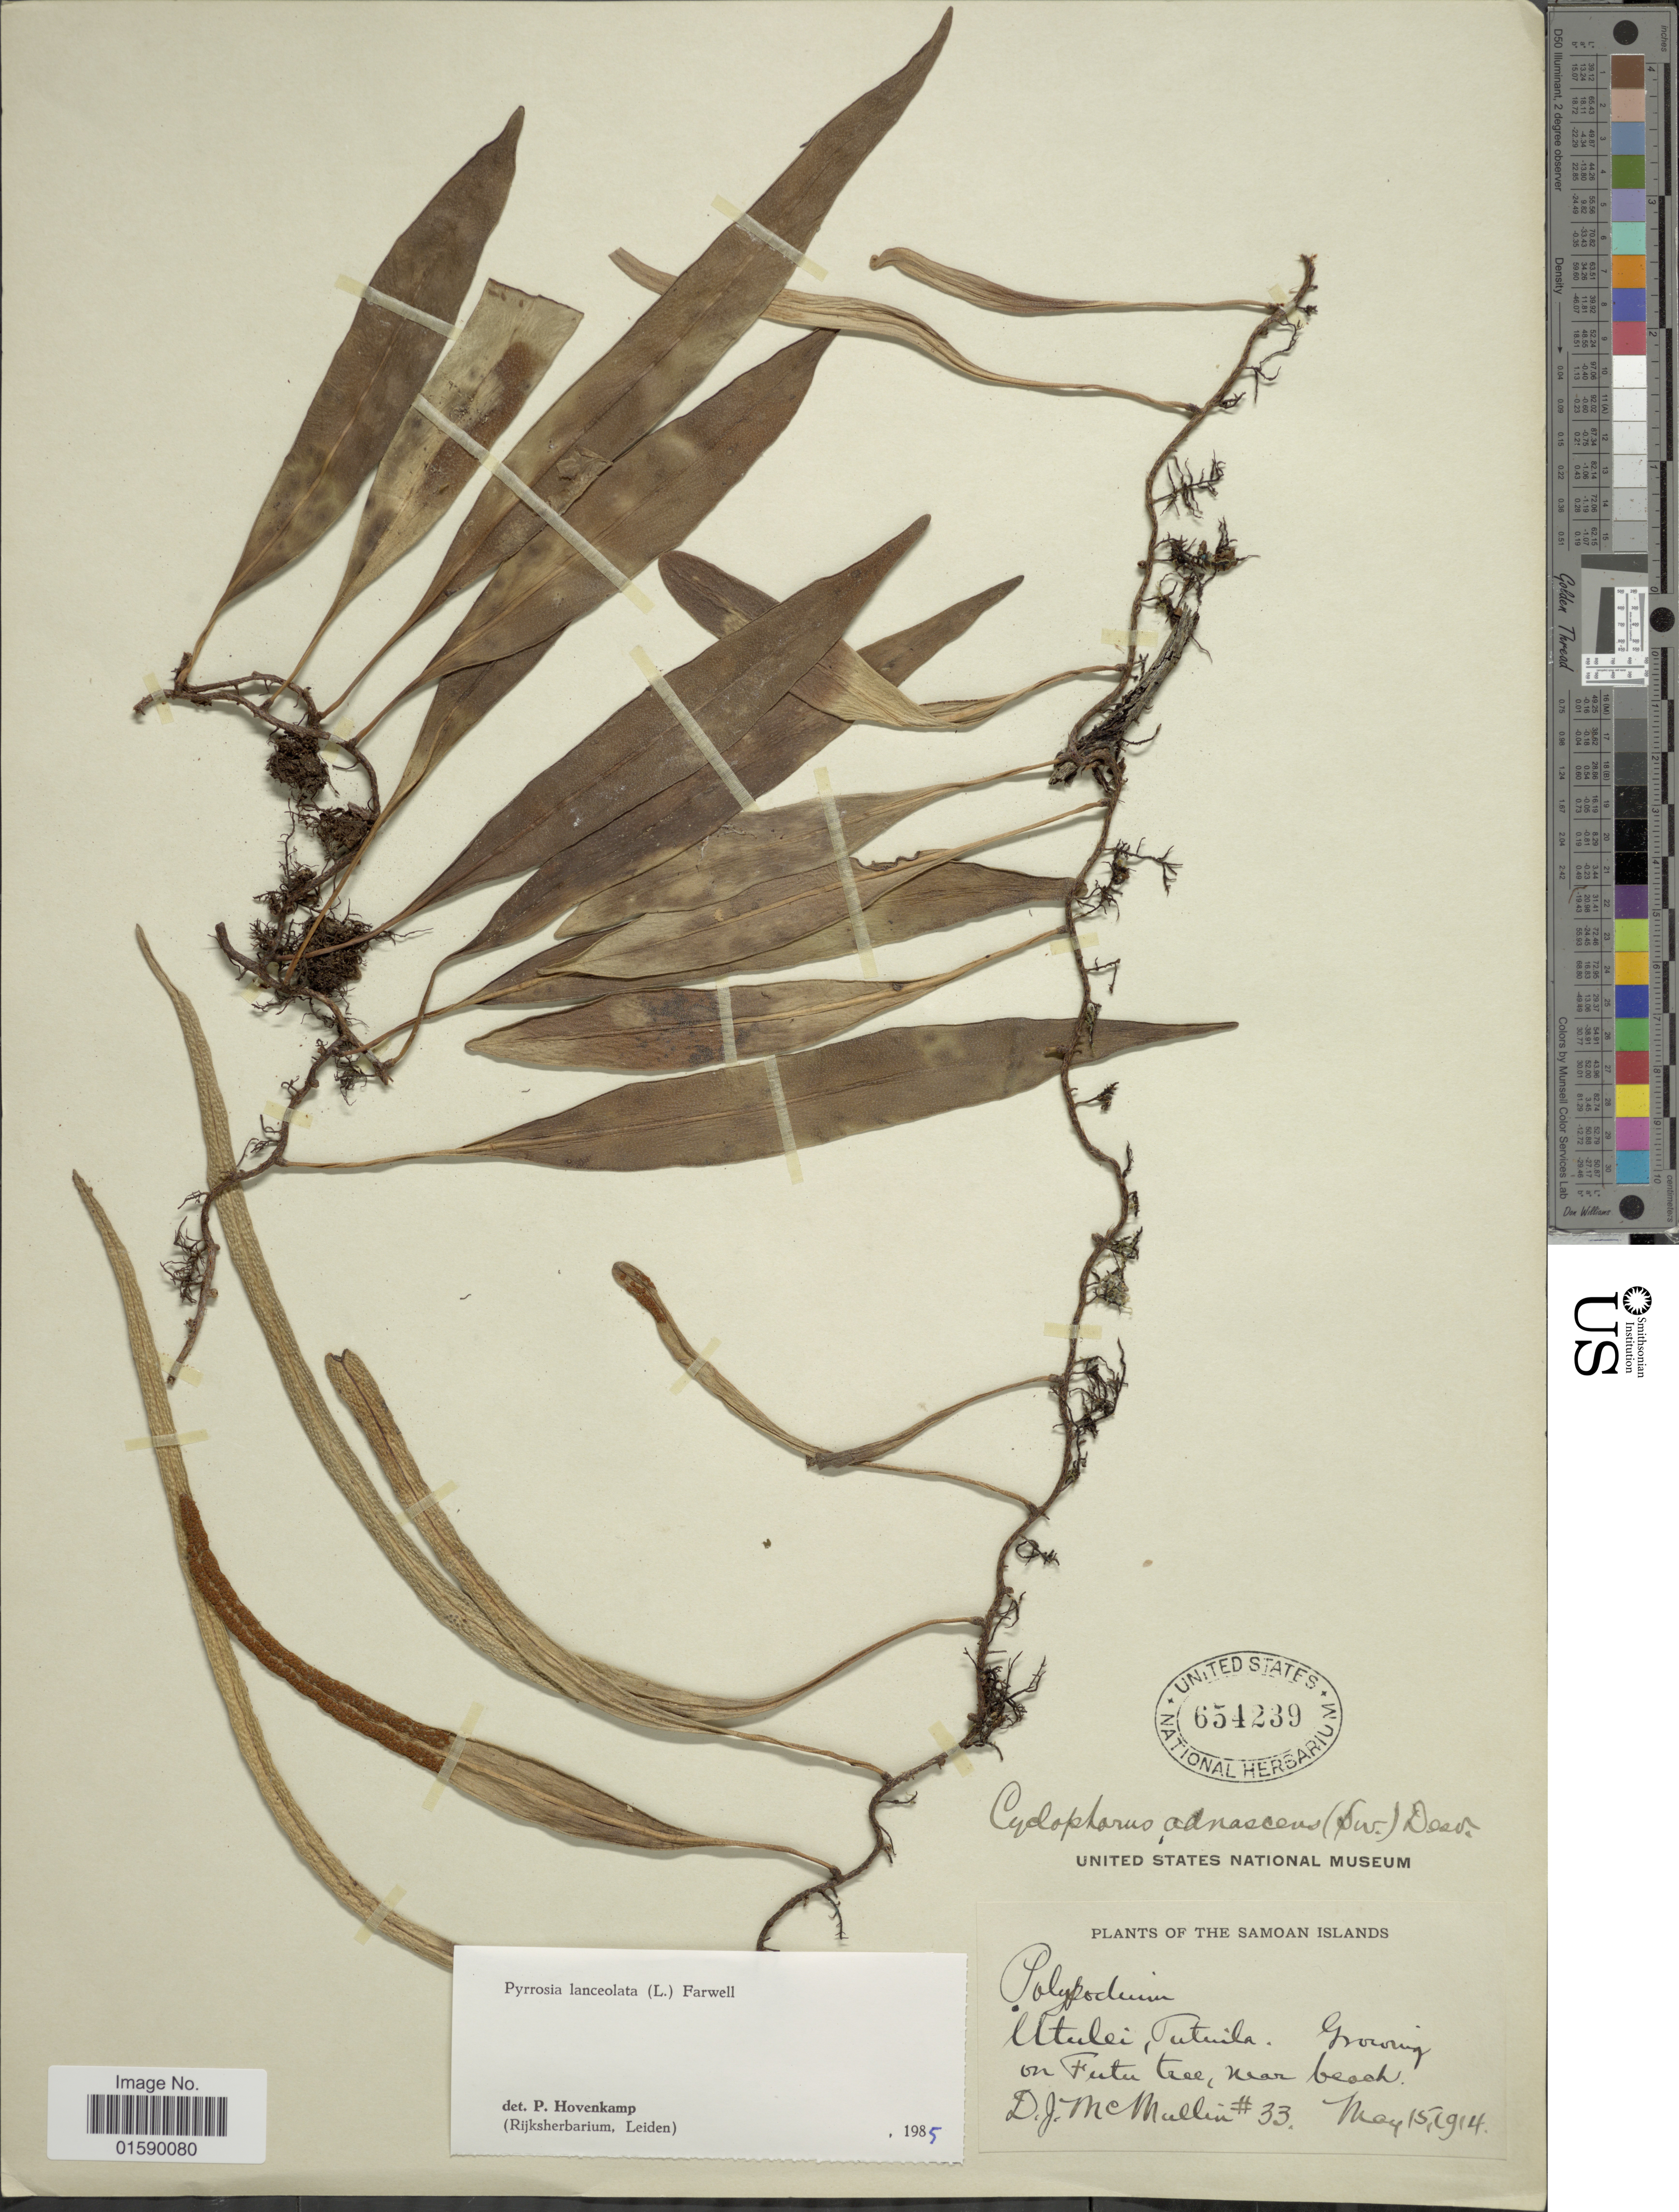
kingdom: Plantae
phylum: Tracheophyta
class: Polypodiopsida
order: Polypodiales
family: Polypodiaceae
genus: Pyrrosia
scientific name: Pyrrosia lanceolata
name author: (L.) Farw.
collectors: D. McMullin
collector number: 33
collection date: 1914-05-15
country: American Samoa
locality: Samoan Islands. Utulei, Tutuila. near beach.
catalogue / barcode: US 654239